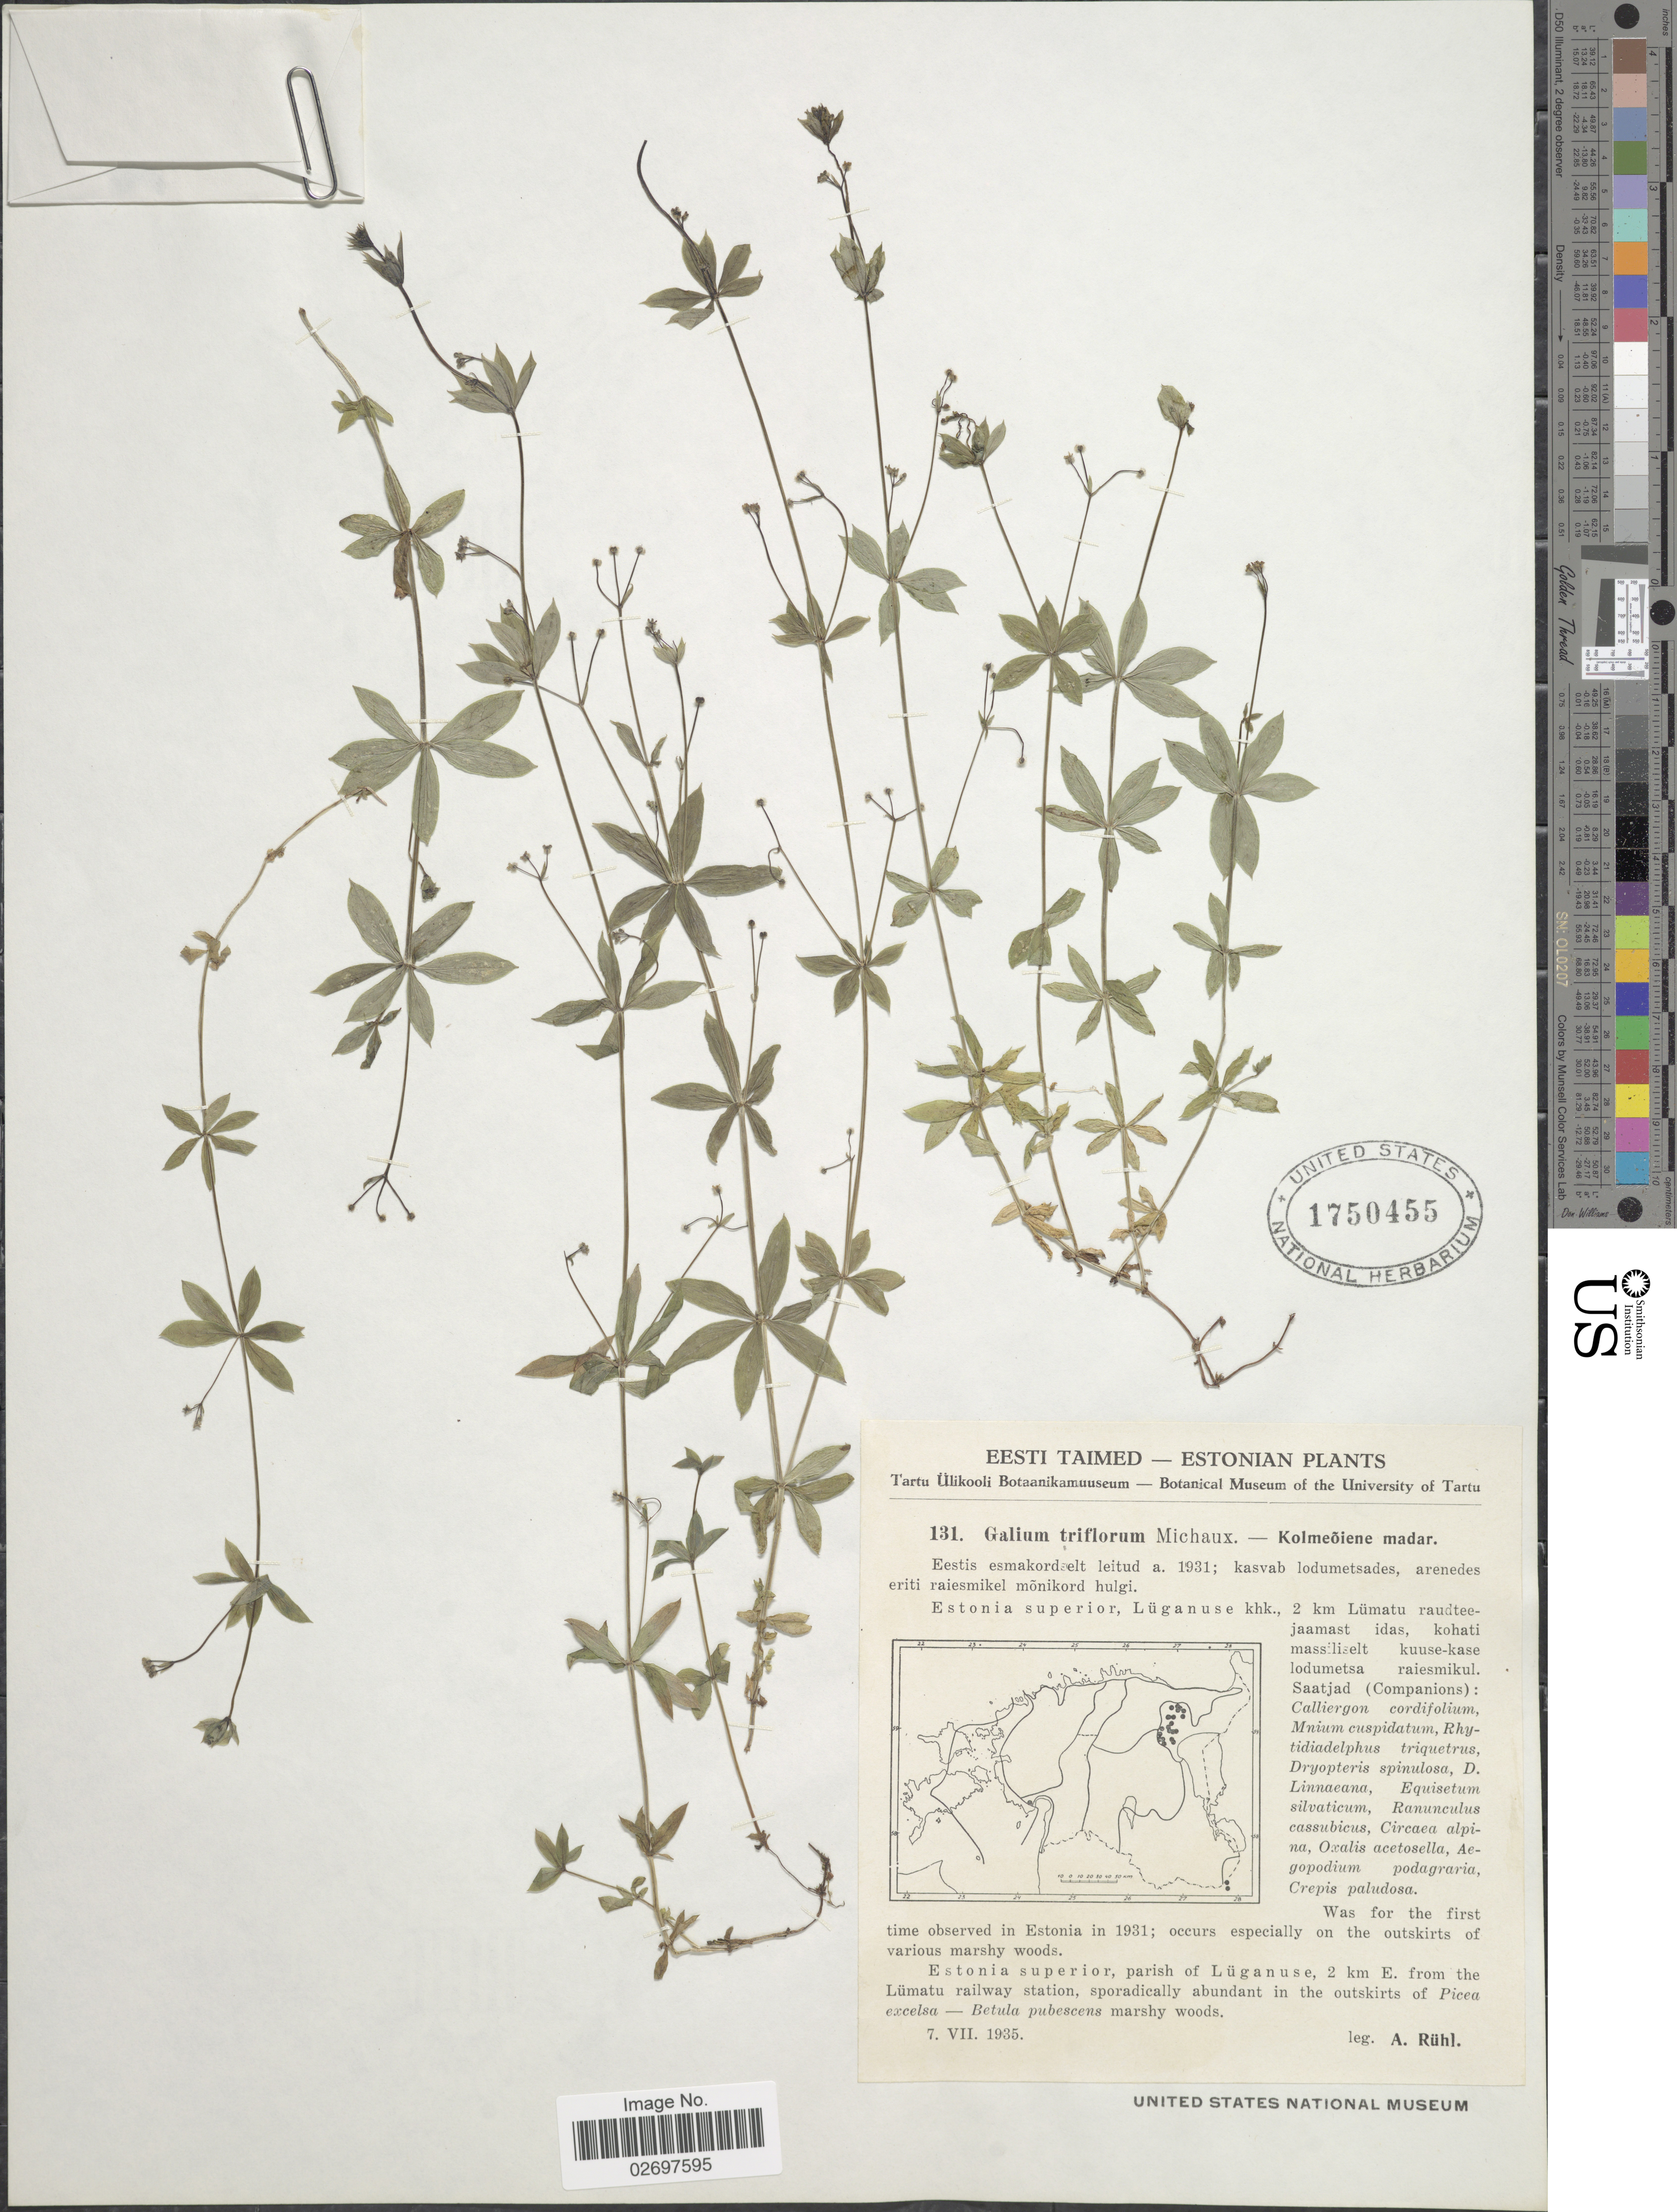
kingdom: Plantae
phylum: Tracheophyta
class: Magnoliopsida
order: Gentianales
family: Rubiaceae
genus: Galium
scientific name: Galium triflorum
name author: Michx.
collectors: A. Rühl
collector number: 131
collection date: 1935-07-07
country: Estonia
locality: Estonia superior, parish of Lüganuse, 2 km E. from the Lümatu railway station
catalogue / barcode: US 1750455